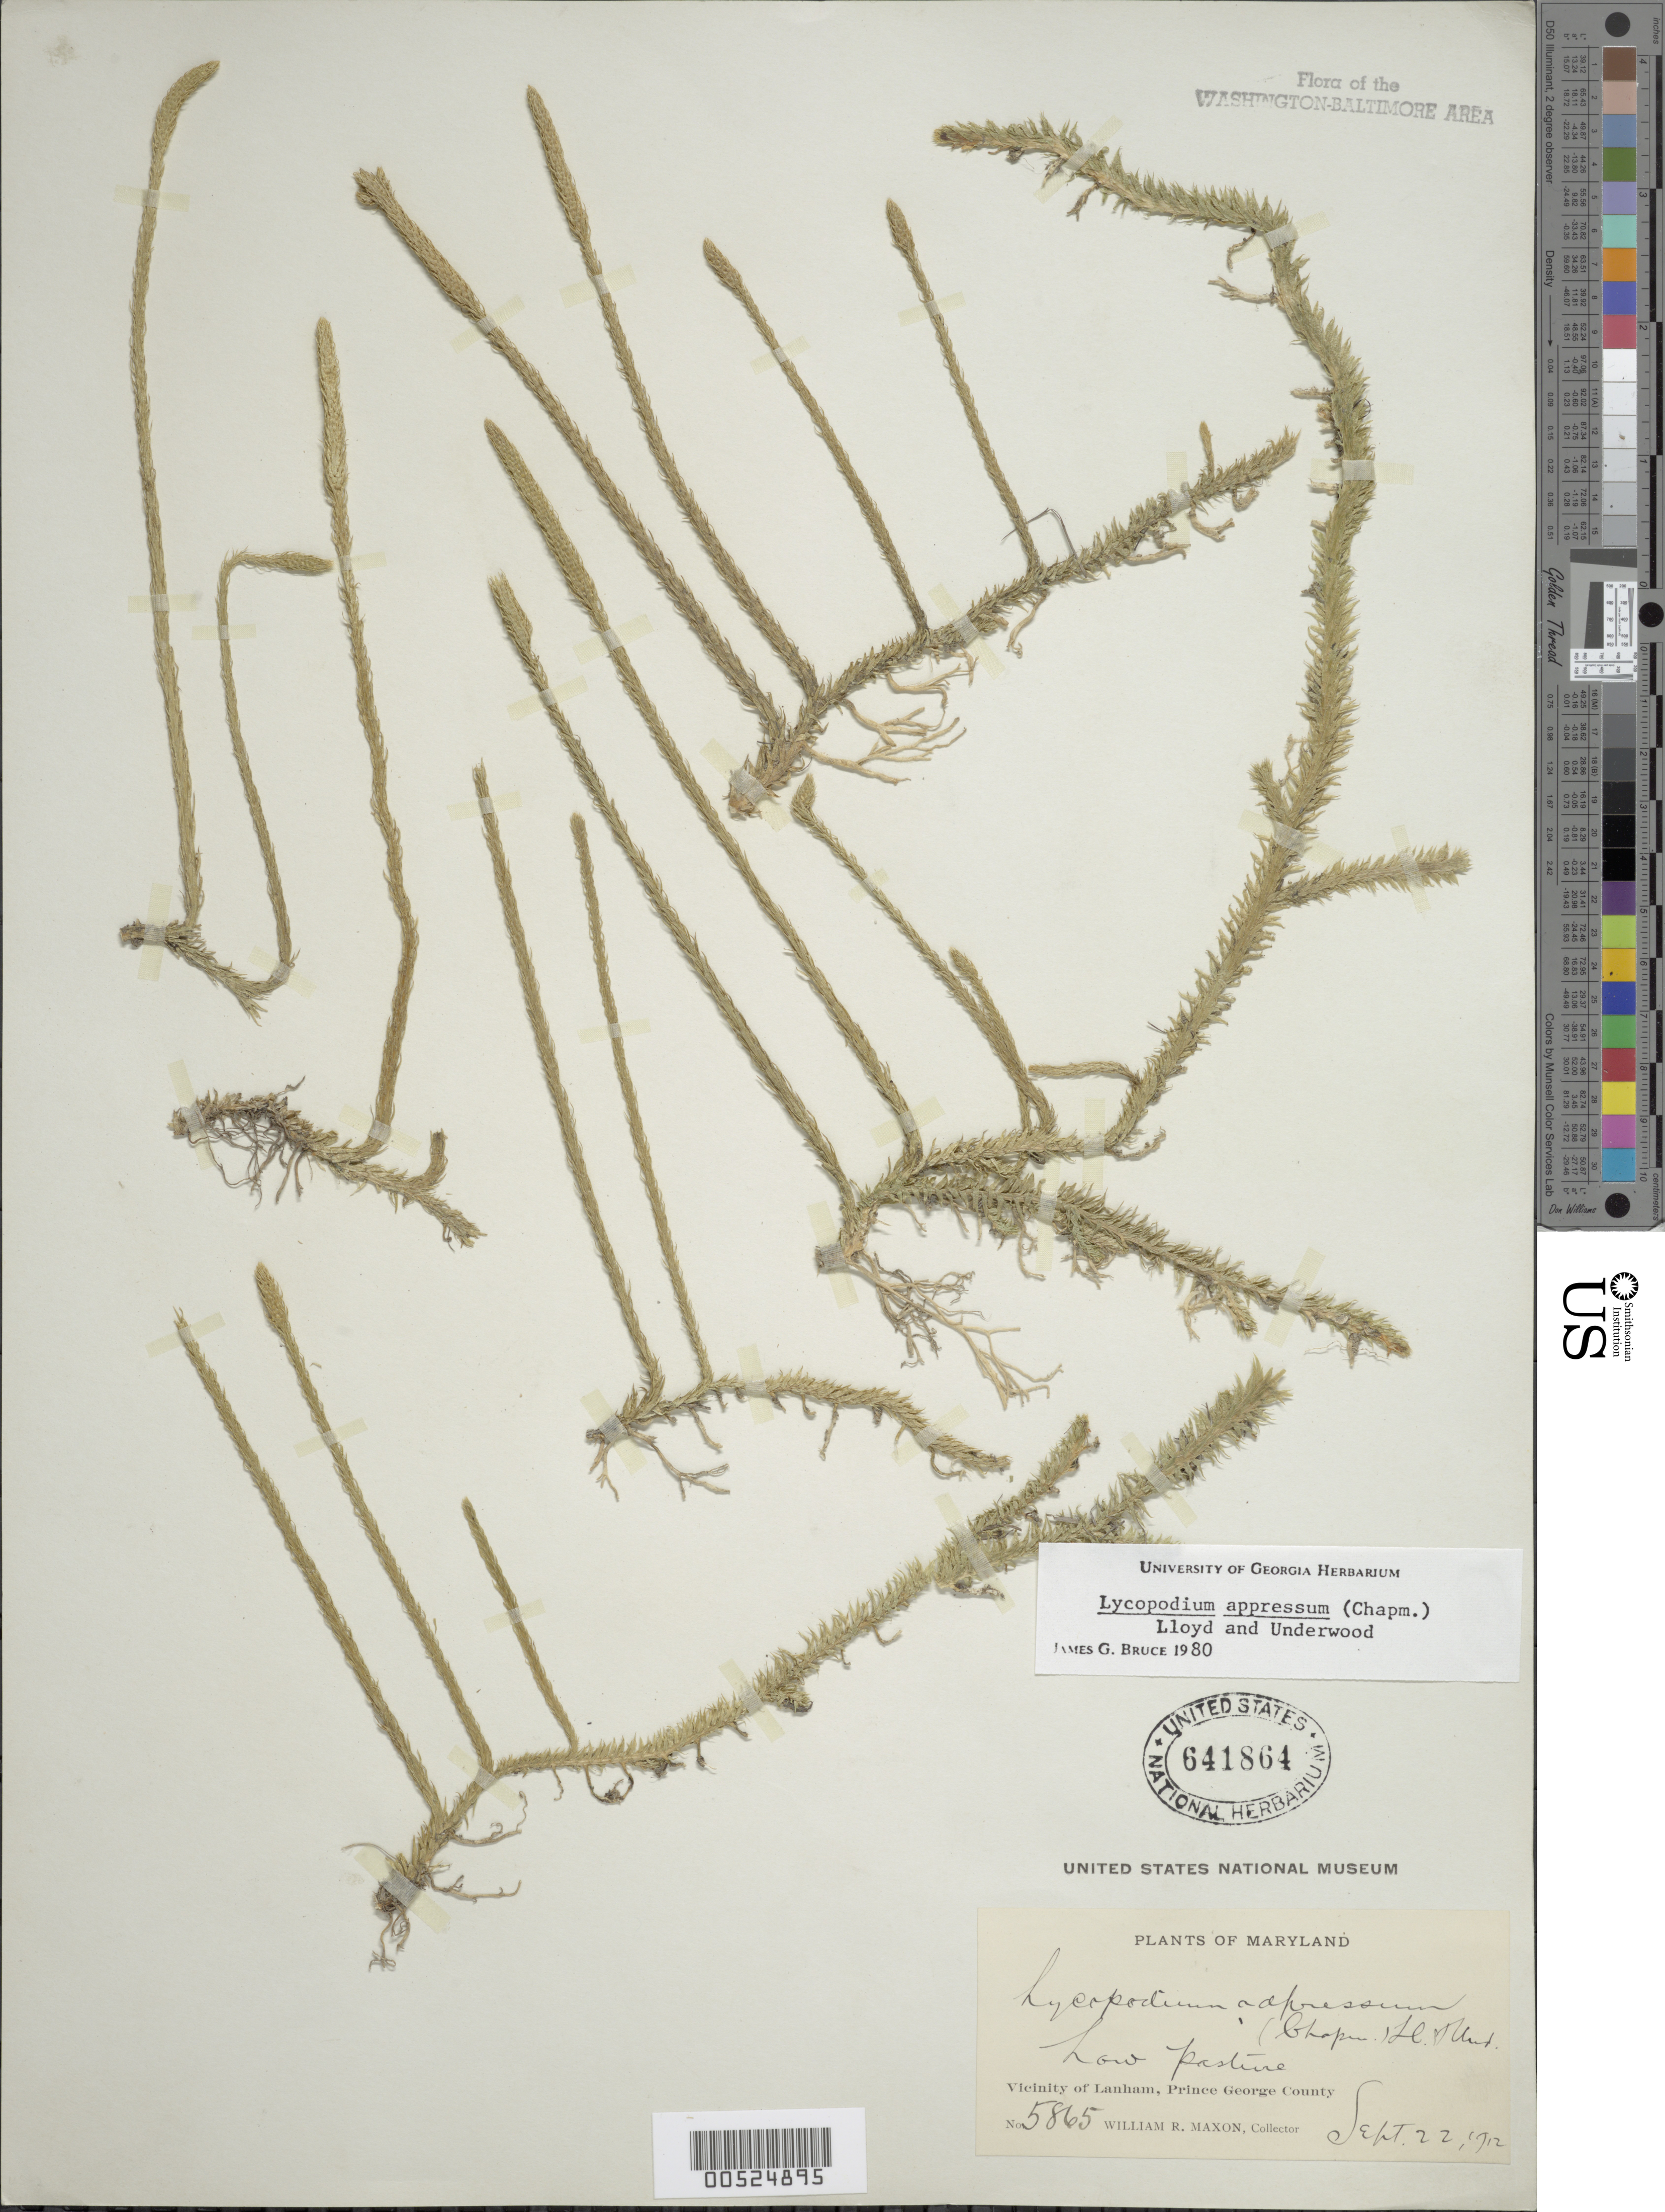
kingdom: Plantae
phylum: Tracheophyta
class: Lycopodiopsida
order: Lycopodiales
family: Lycopodiaceae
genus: Lycopodiella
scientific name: Lycopodiella appressa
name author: (Chapm.) Cranfill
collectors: W. R. Maxon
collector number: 5865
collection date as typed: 22 Sep 1912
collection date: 1912-09-22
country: United States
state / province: Maryland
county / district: Prince George's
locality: Lanham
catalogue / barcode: US 641864